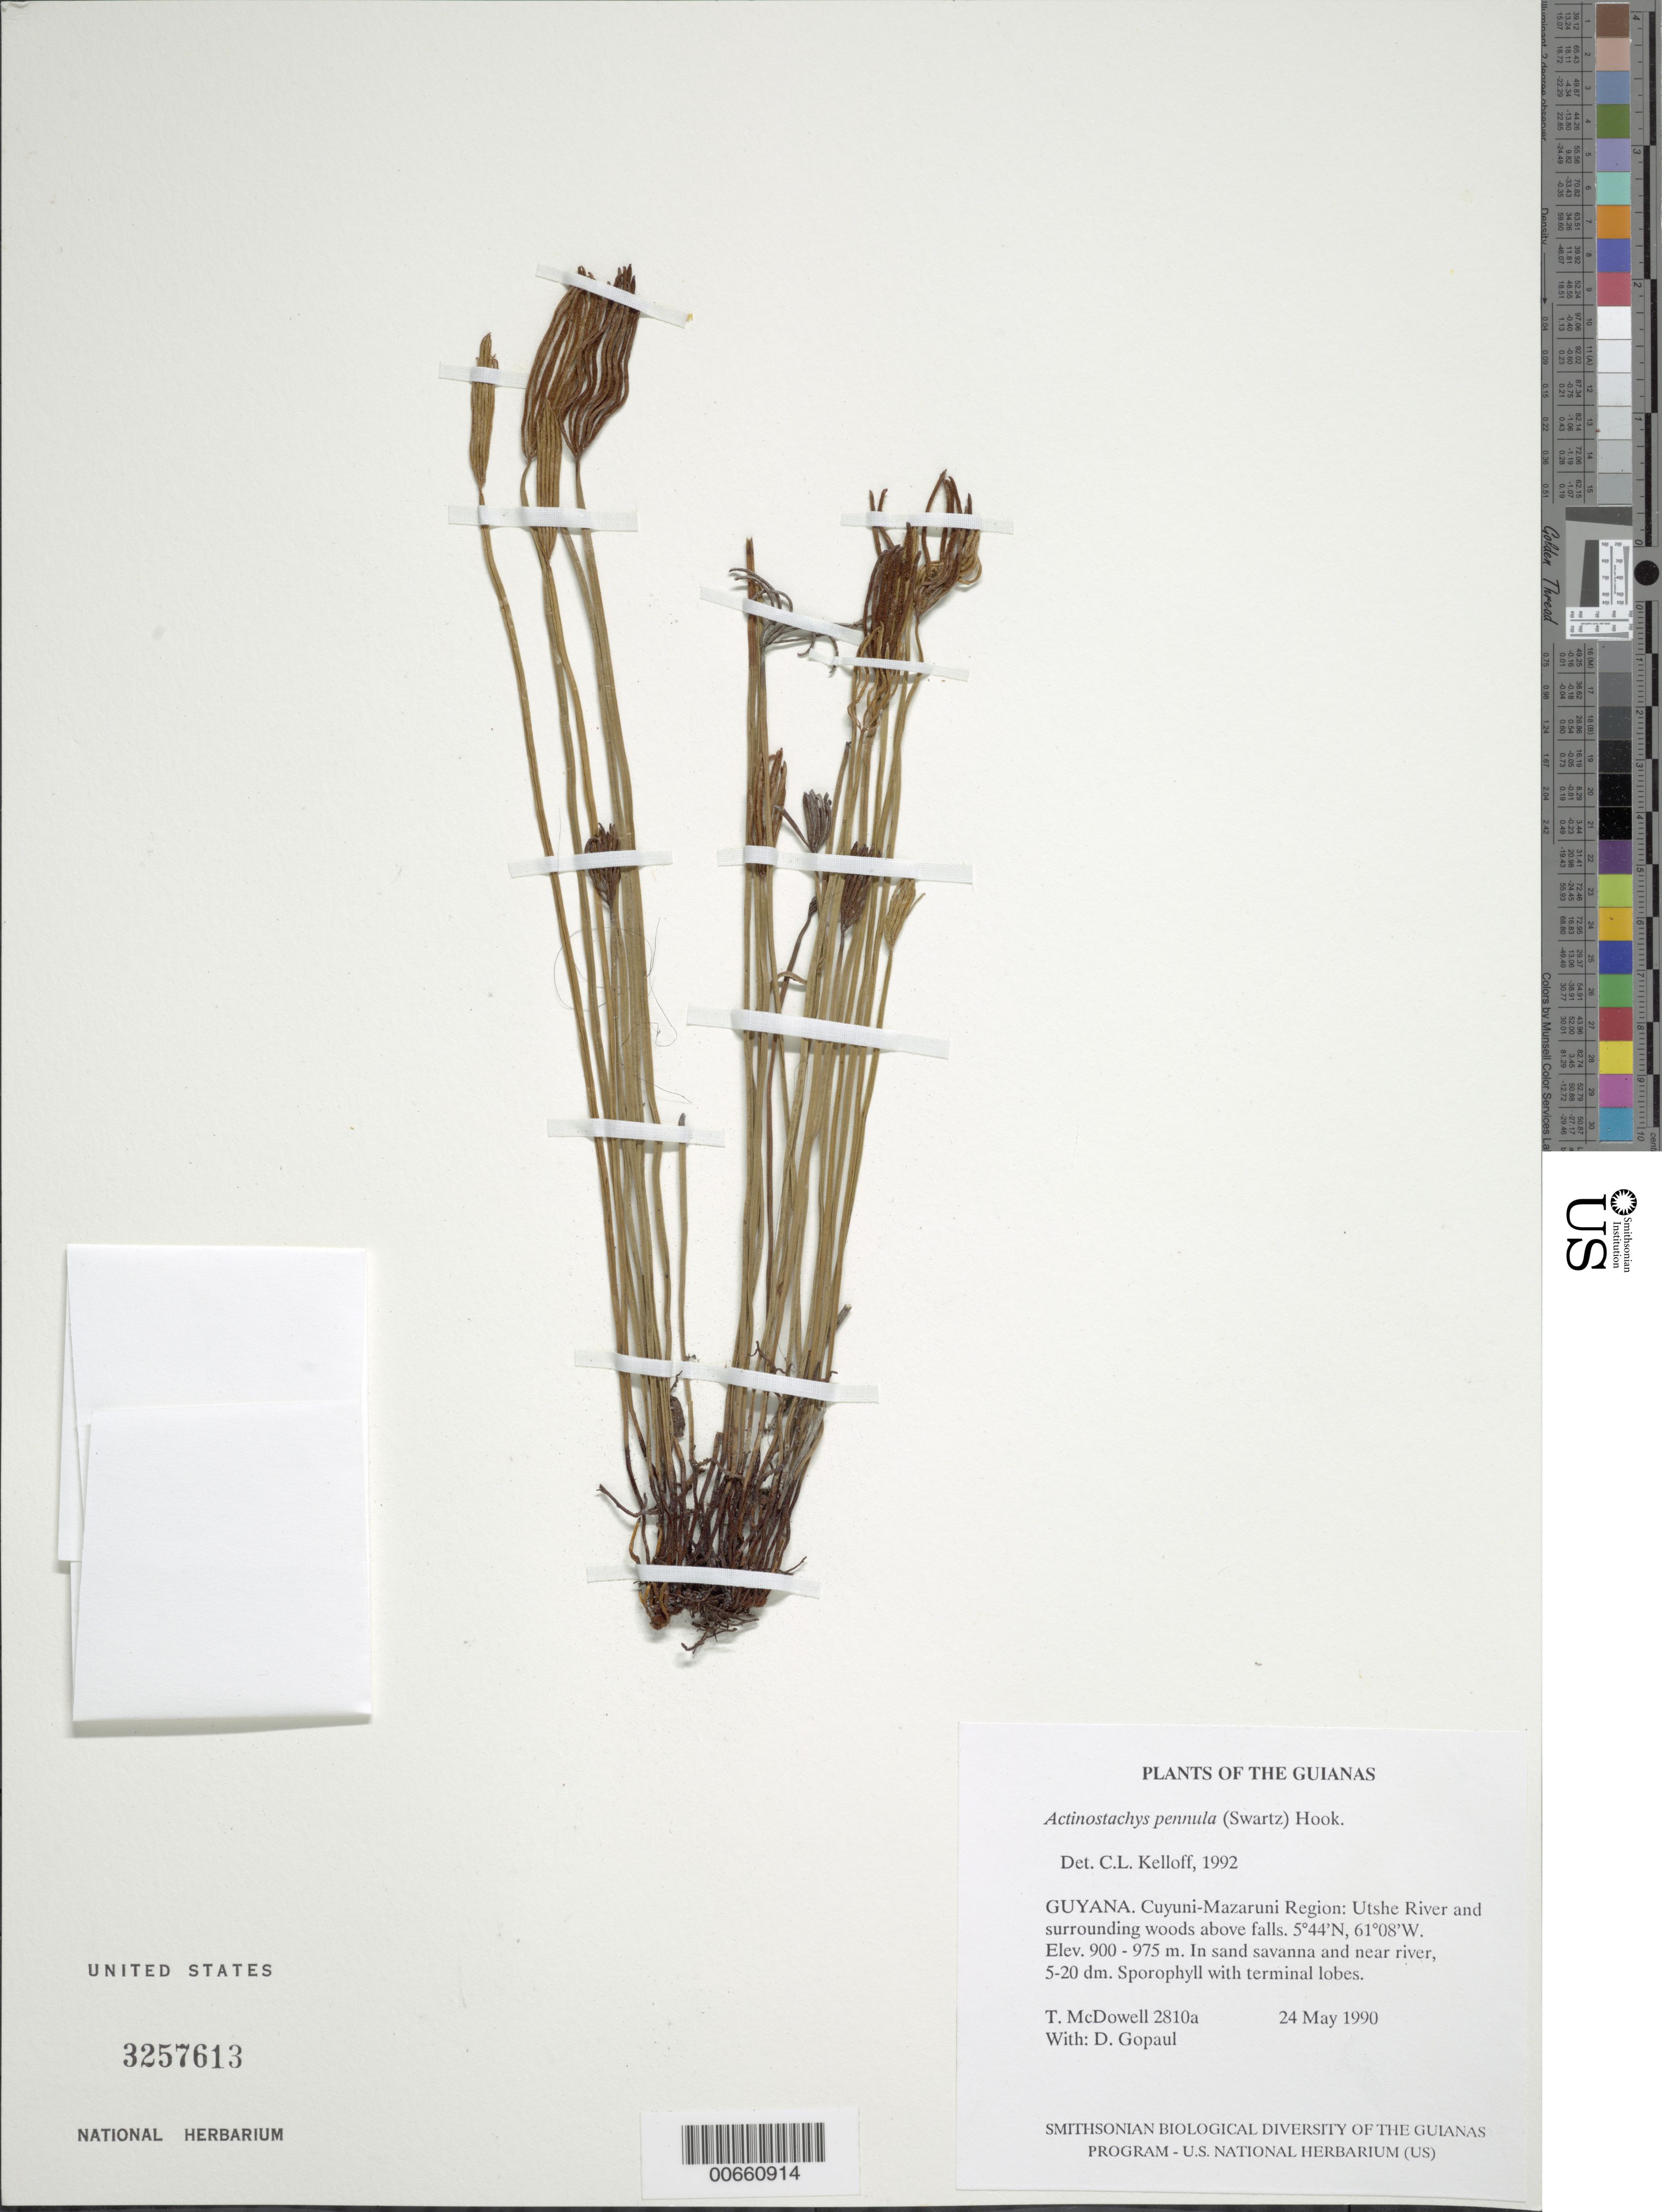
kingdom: Plantae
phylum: Tracheophyta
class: Polypodiopsida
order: Schizaeales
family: Schizaeaceae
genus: Actinostachys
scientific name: Actinostachys pennula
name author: (Sw.) Hook.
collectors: T. McDowell & D. Gopaul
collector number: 2810 a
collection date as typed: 24 May 1990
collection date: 1990-05-24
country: Guyana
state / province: Cuyuni-Mazaruni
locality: Utshi River and Falls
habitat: Along river and surrounding woods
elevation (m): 900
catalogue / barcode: US 3257613